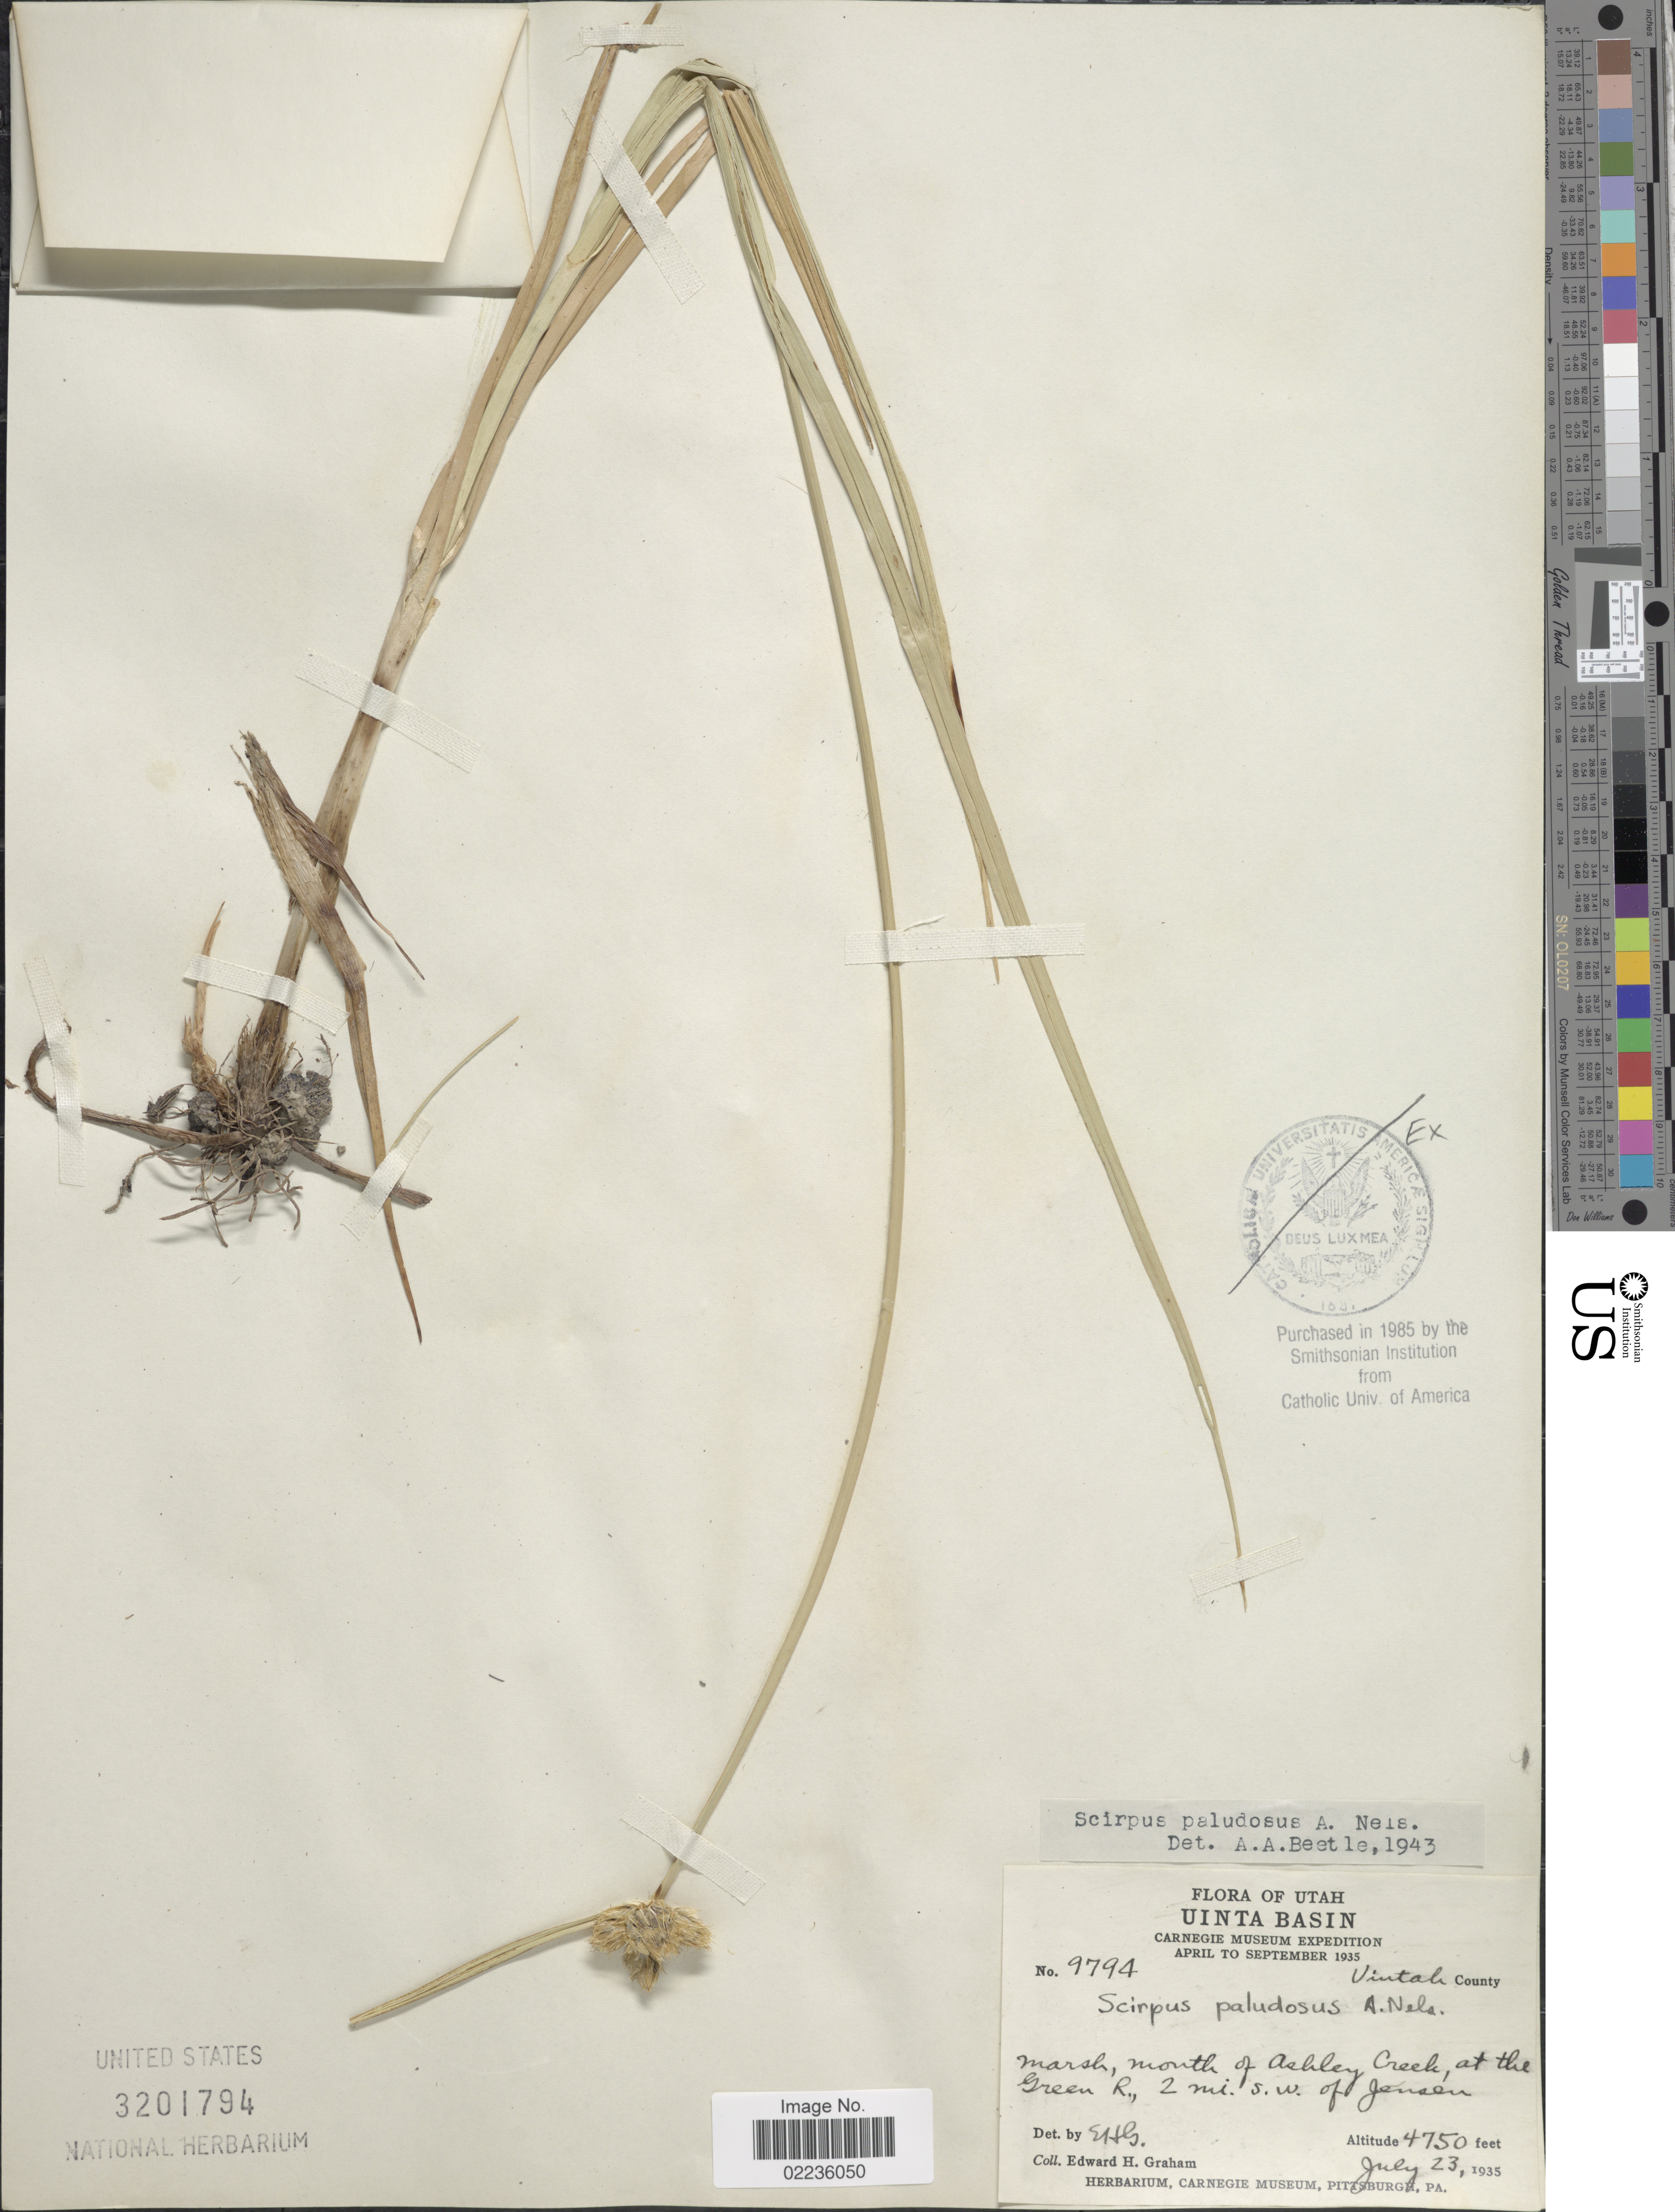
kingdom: Plantae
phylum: Tracheophyta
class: Liliopsida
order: Poales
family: Cyperaceae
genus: Bolboschoenus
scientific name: Bolboschoenus maritimus subsp. paludosus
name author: (A. Nelson) T. Koyama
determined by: Strong, M. T., (US), Smithsonian Institution - National Museum of Natural History (UNITED STATES)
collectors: E. H. Graham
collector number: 9794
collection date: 1935-07-23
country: United States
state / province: Utah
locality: Uinta Basin. Uintah County. Mouth of Ashley Creek, at the Green R., 2 mi. s.w. of Jensen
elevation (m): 1448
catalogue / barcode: US 3201794